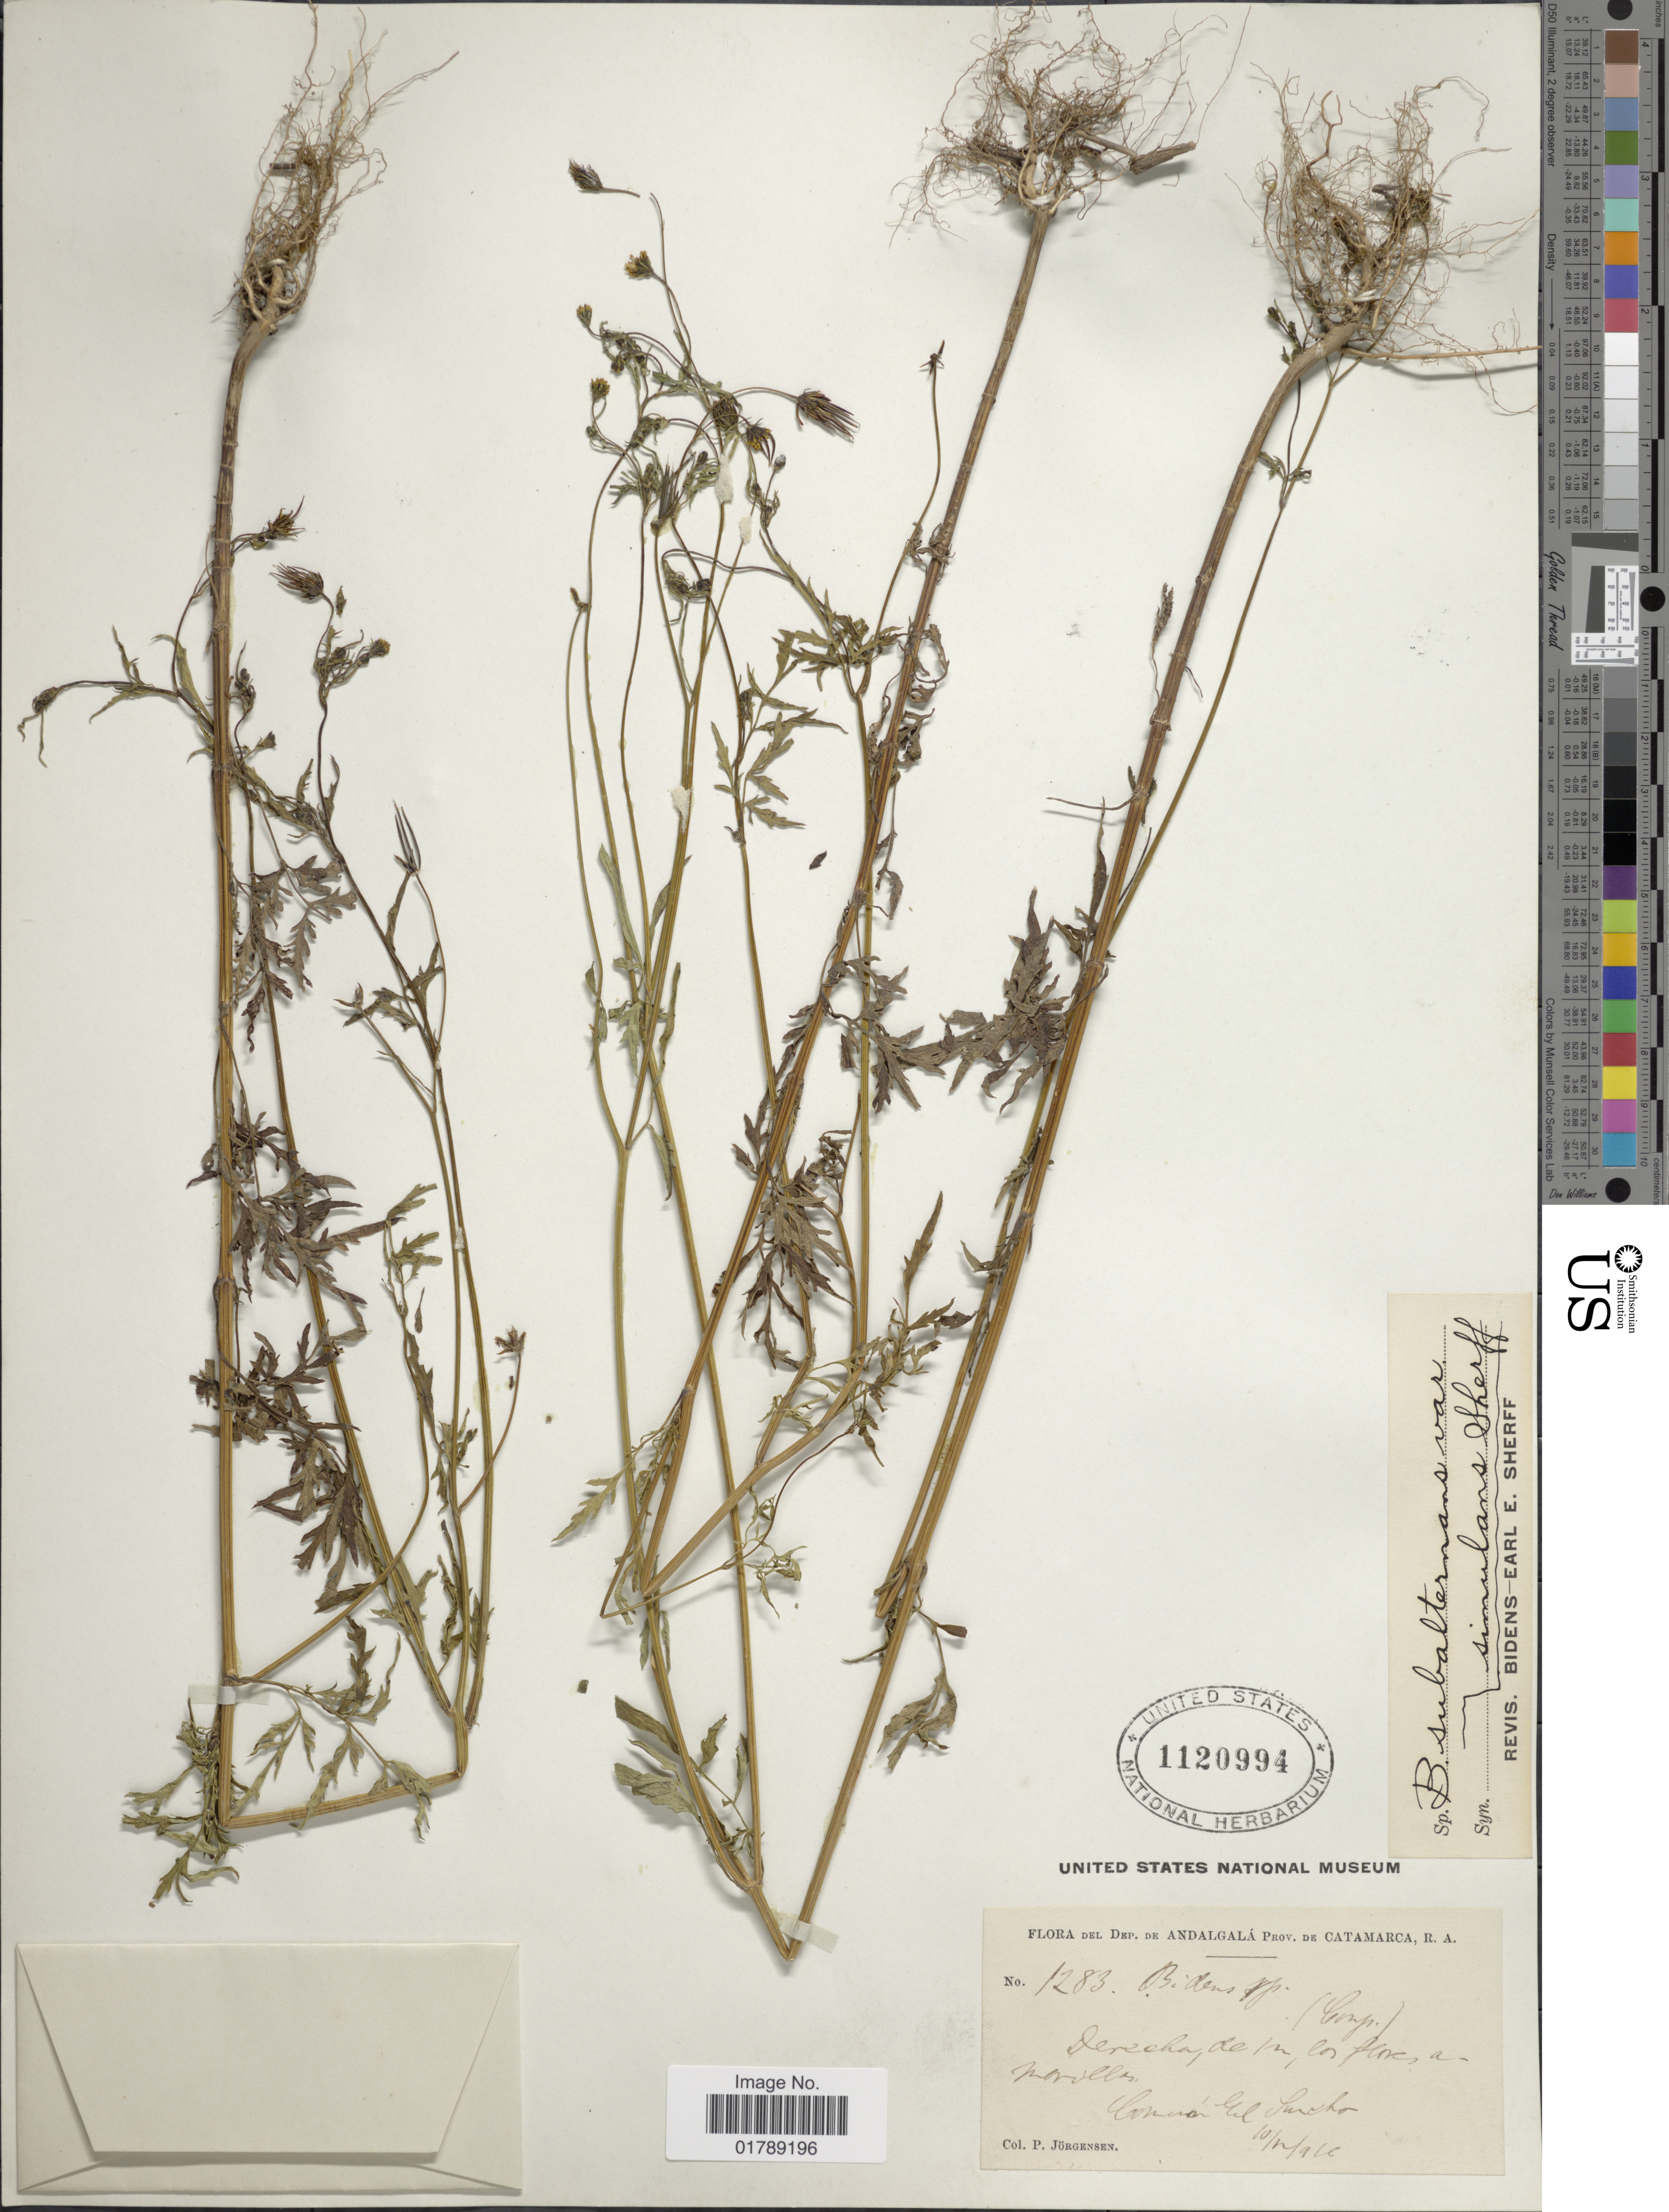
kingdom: Plantae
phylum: Tracheophyta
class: Magnoliopsida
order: Asterales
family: Asteraceae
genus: Bidens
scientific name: Bidens subalternans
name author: DC.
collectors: P. Jörgensen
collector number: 1283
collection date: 1911-12-10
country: Argentina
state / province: Catamarca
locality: Dep. de Andalgalá. Comán El Suncho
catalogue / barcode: US 1120994